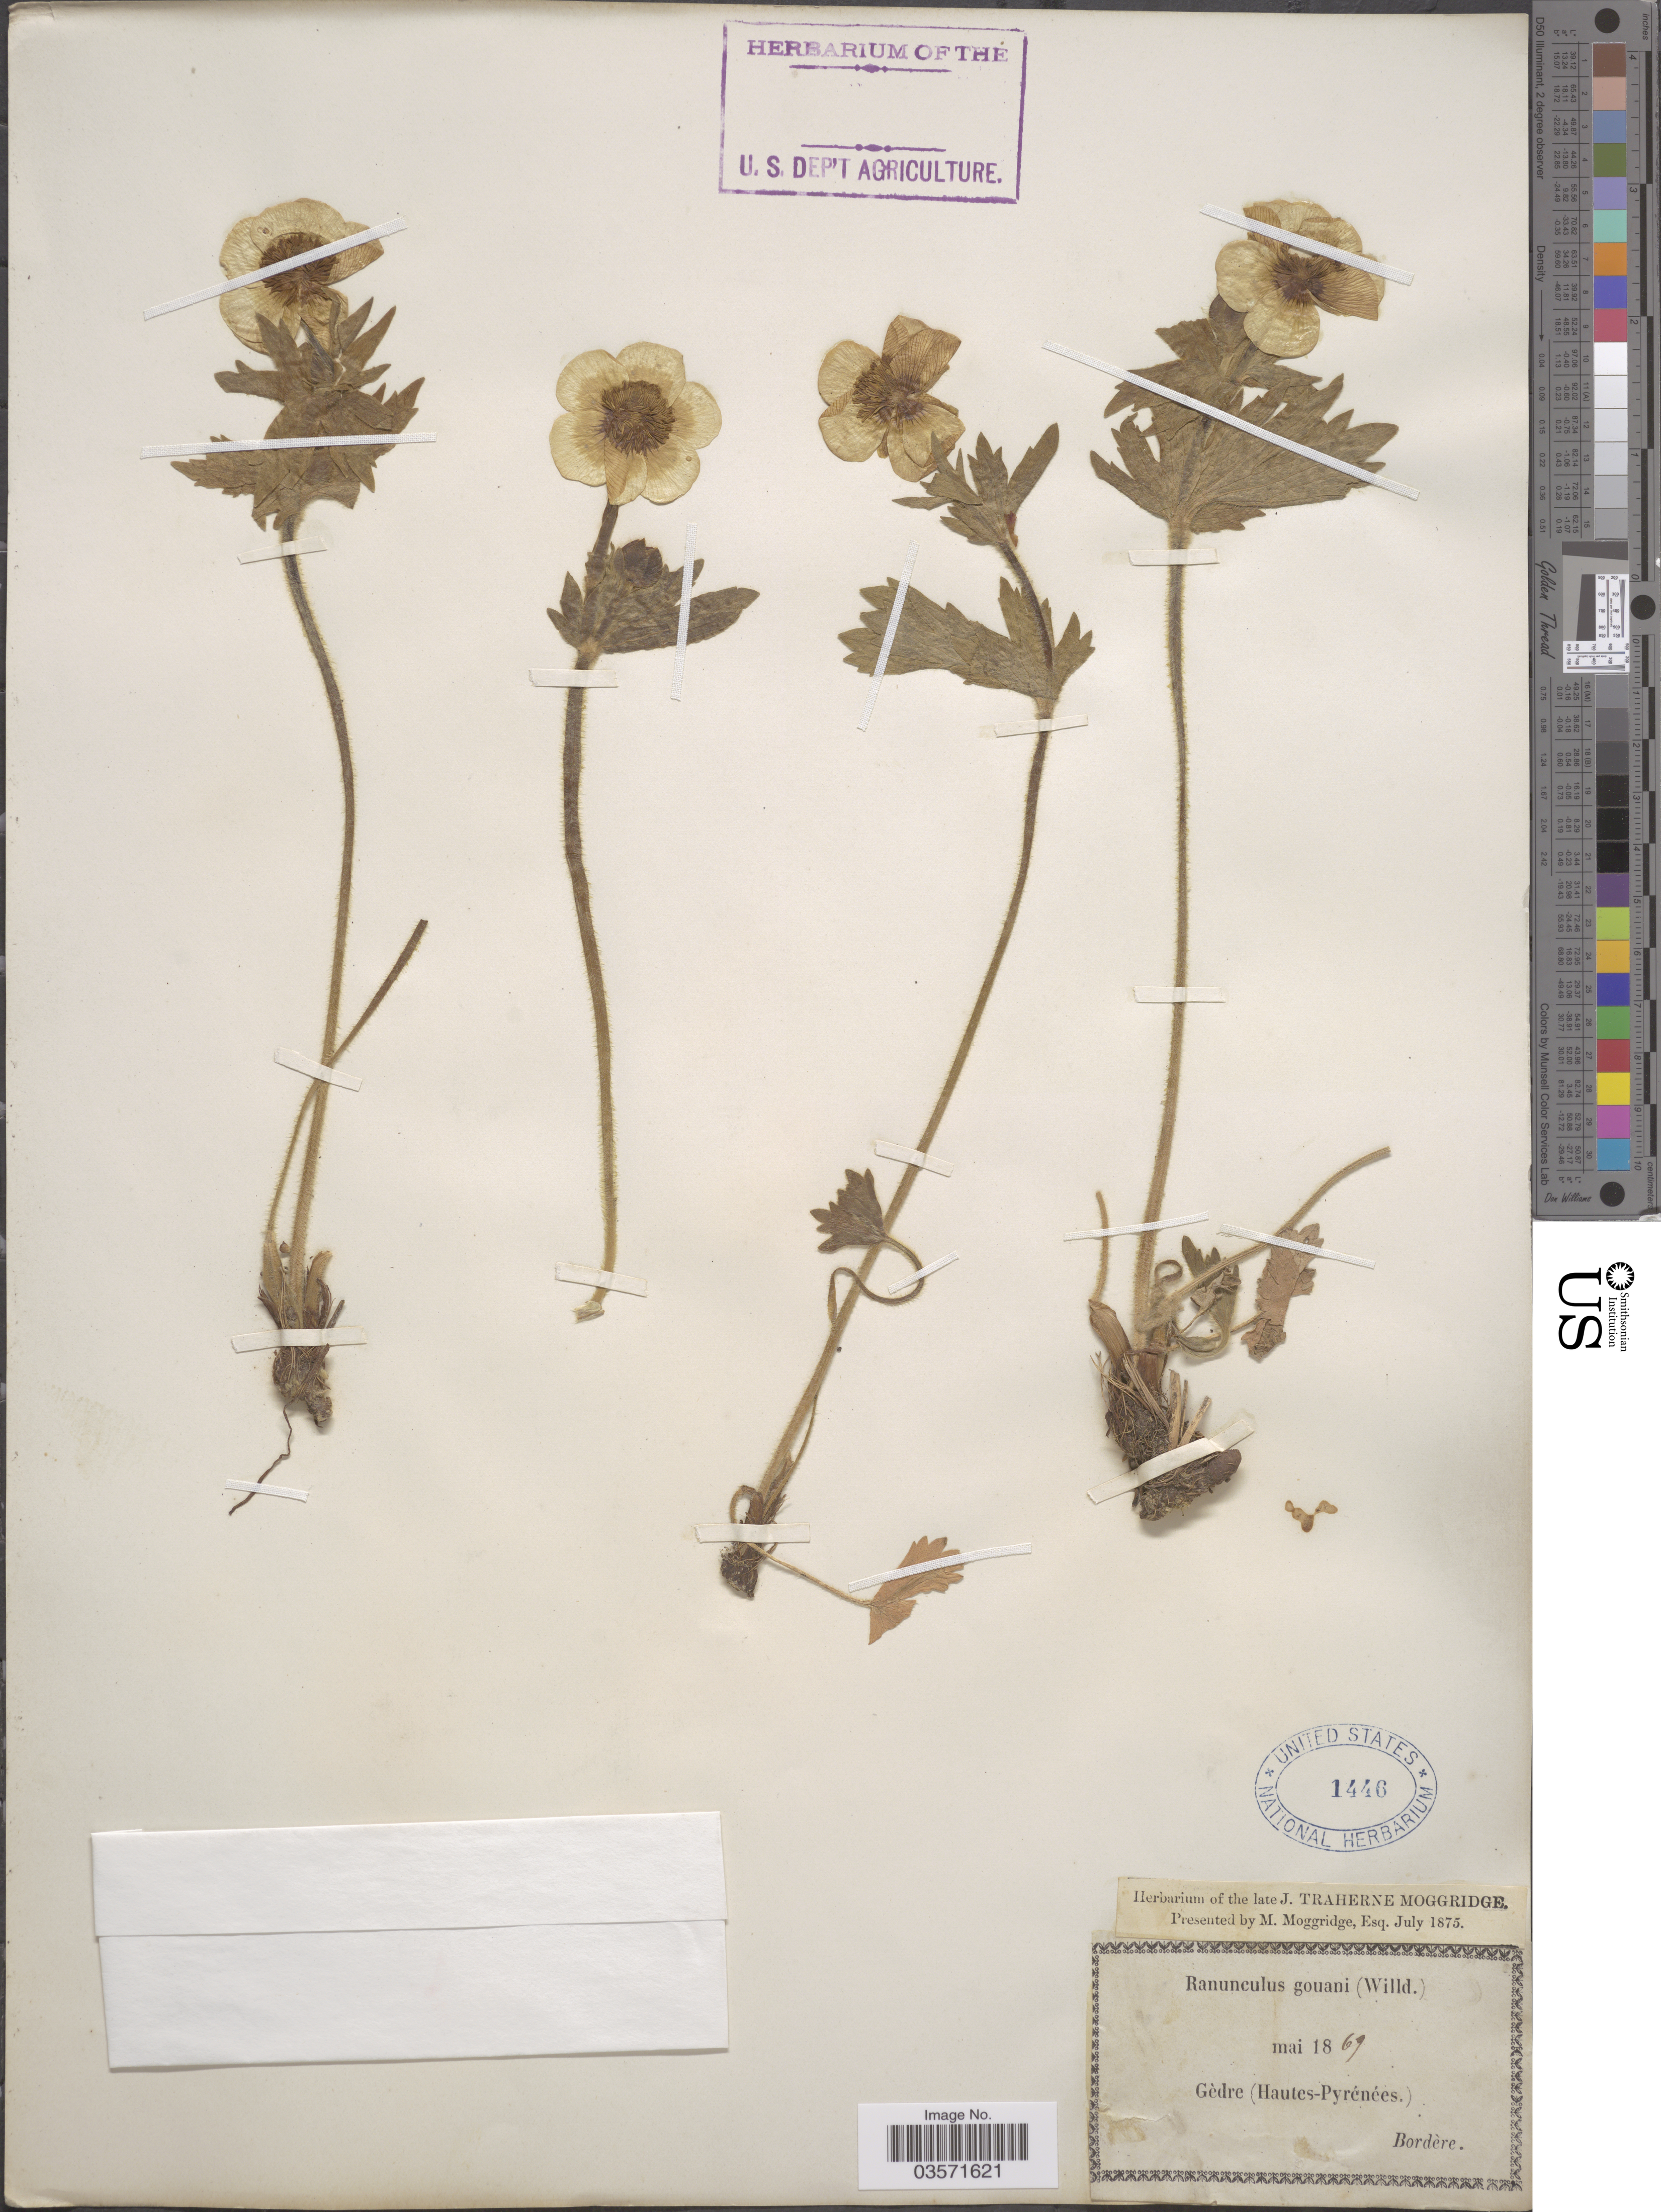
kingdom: Plantae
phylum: Tracheophyta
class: Magnoliopsida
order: Ranunculales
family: Ranunculaceae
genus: Ranunculus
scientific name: Ranunculus gounaii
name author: Willd.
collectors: -. Bordere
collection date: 1869-05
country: France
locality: Gèdre (Hautes-Pyrénées).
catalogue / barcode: US 1446